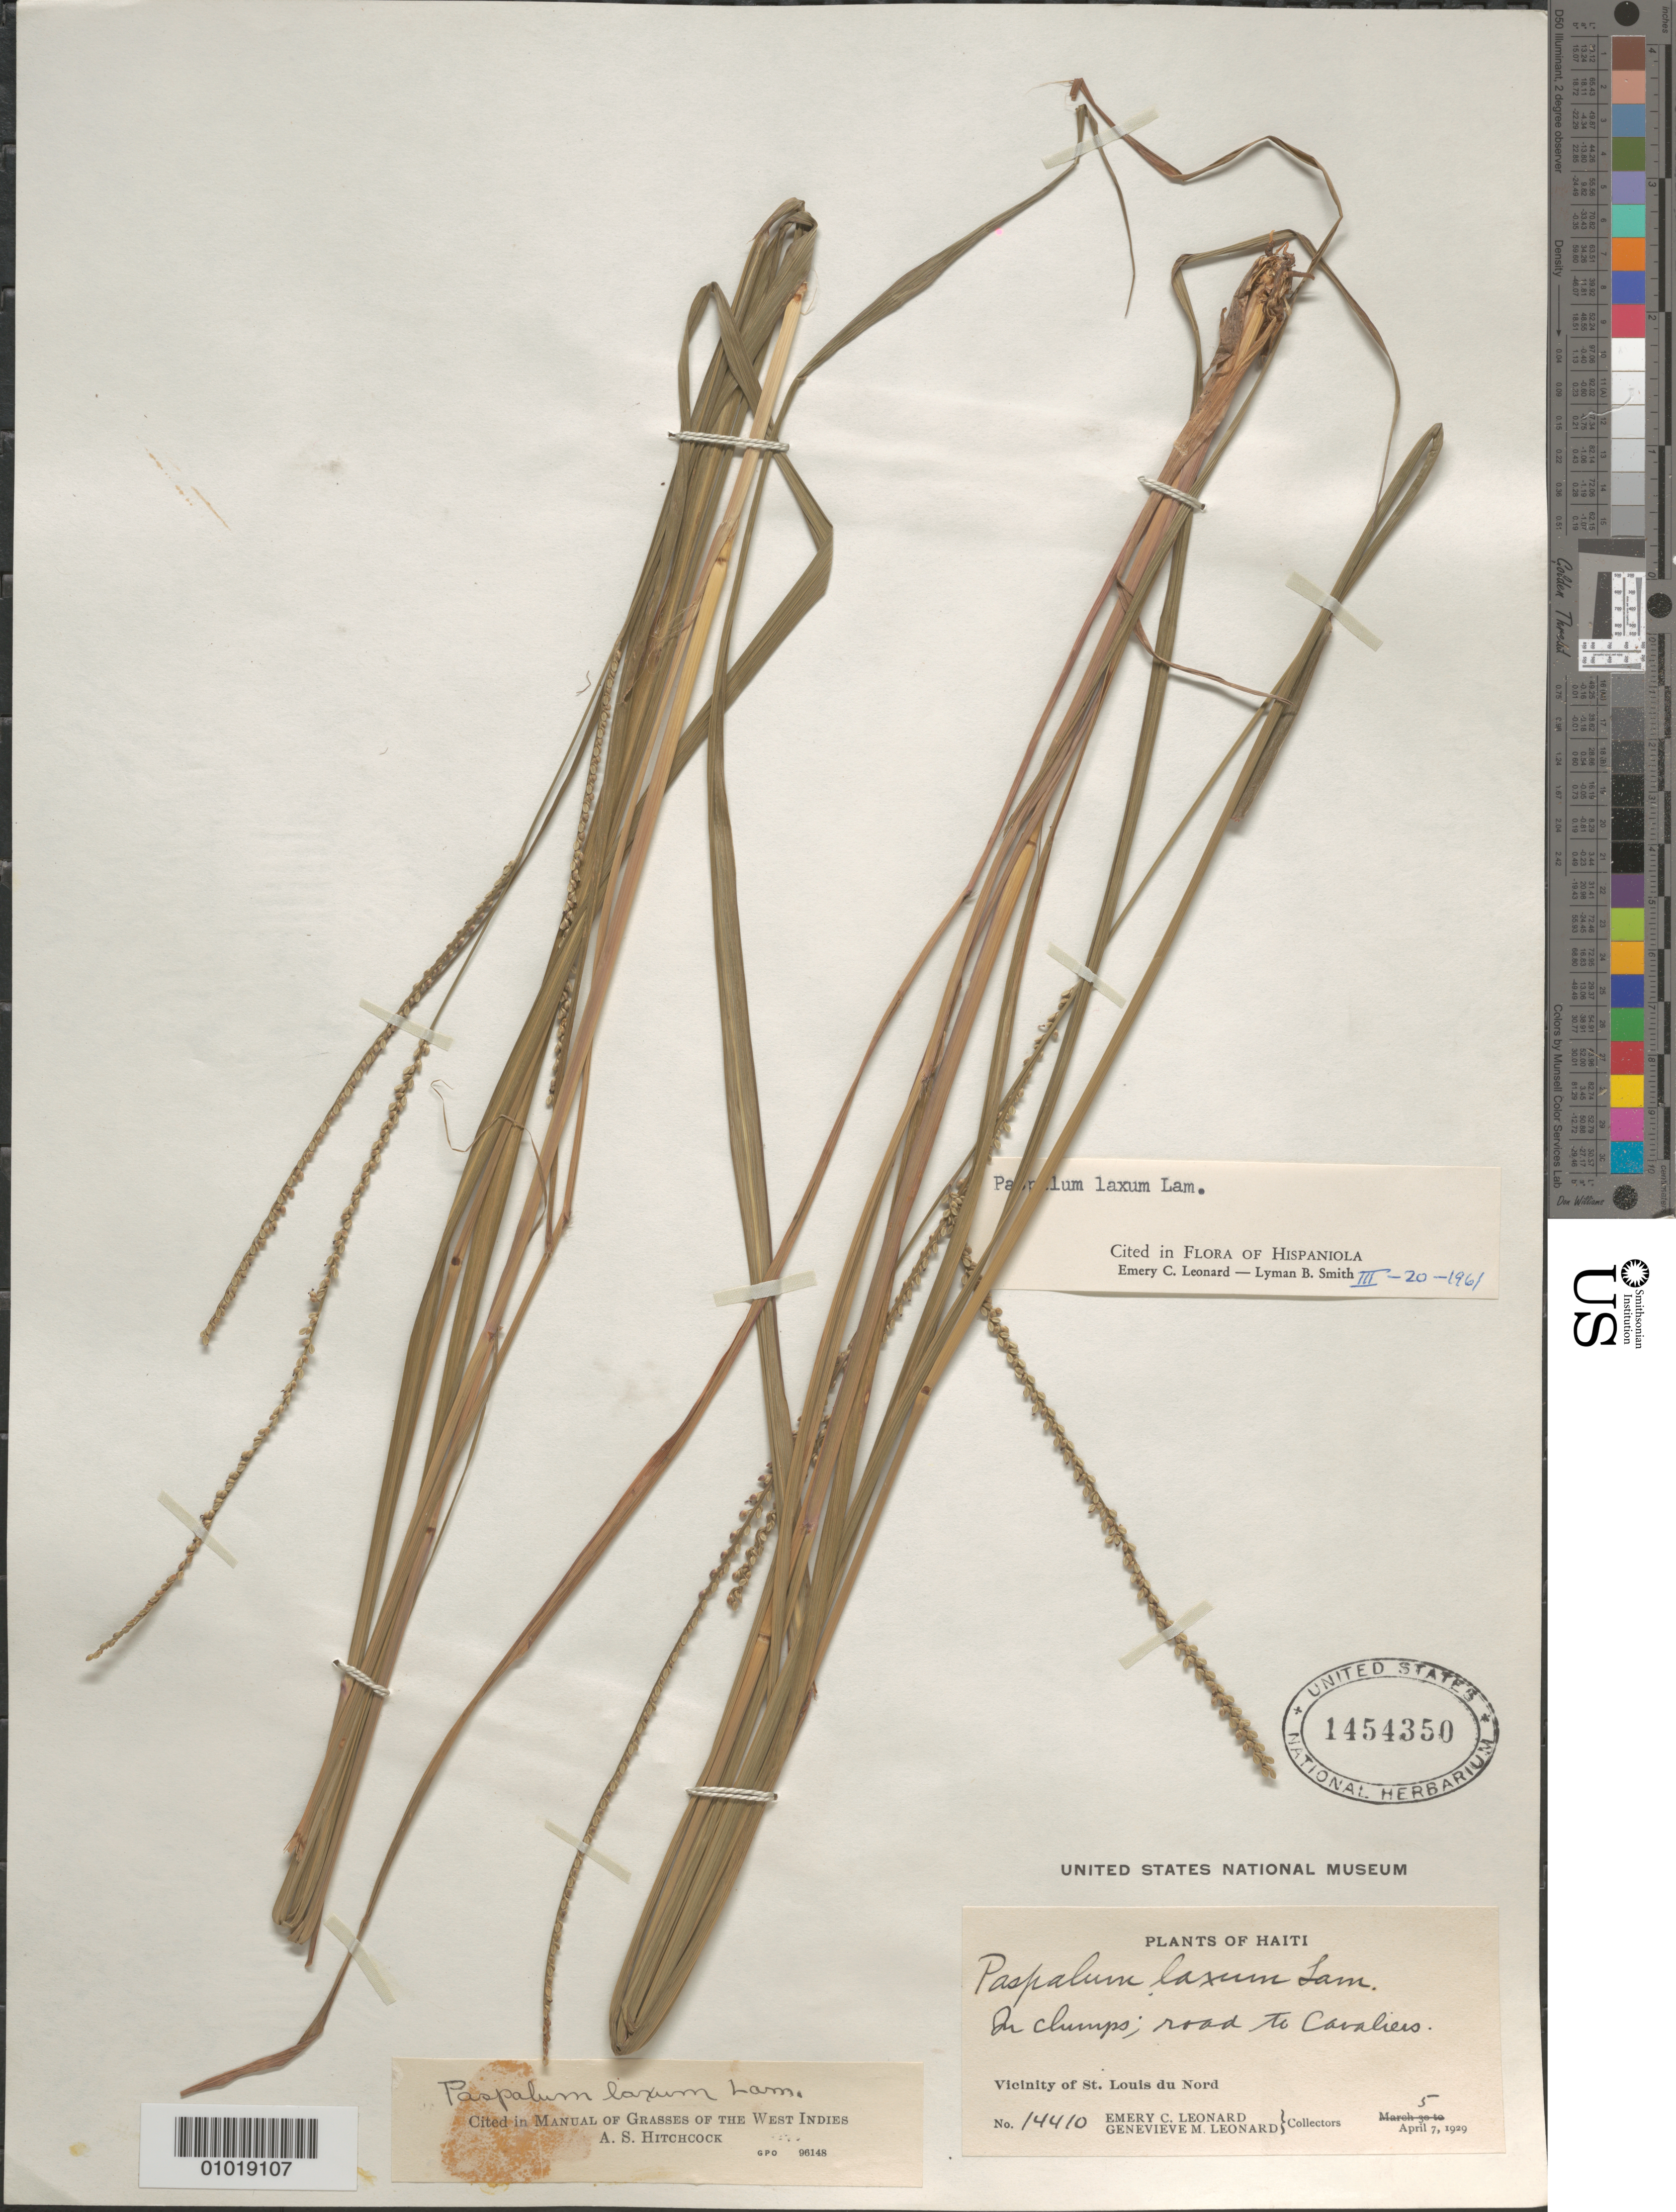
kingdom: Plantae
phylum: Tracheophyta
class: Liliopsida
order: Poales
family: Poaceae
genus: Paspalum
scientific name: Paspalum laxum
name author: Lam.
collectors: E. C. Leonard & G. M. Leonard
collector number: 14410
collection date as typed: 05 Apr 1929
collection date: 1929-04-05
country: Haiti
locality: Vicinity of St. Louis du Nord, road to Cavaliers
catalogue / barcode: US 1454350